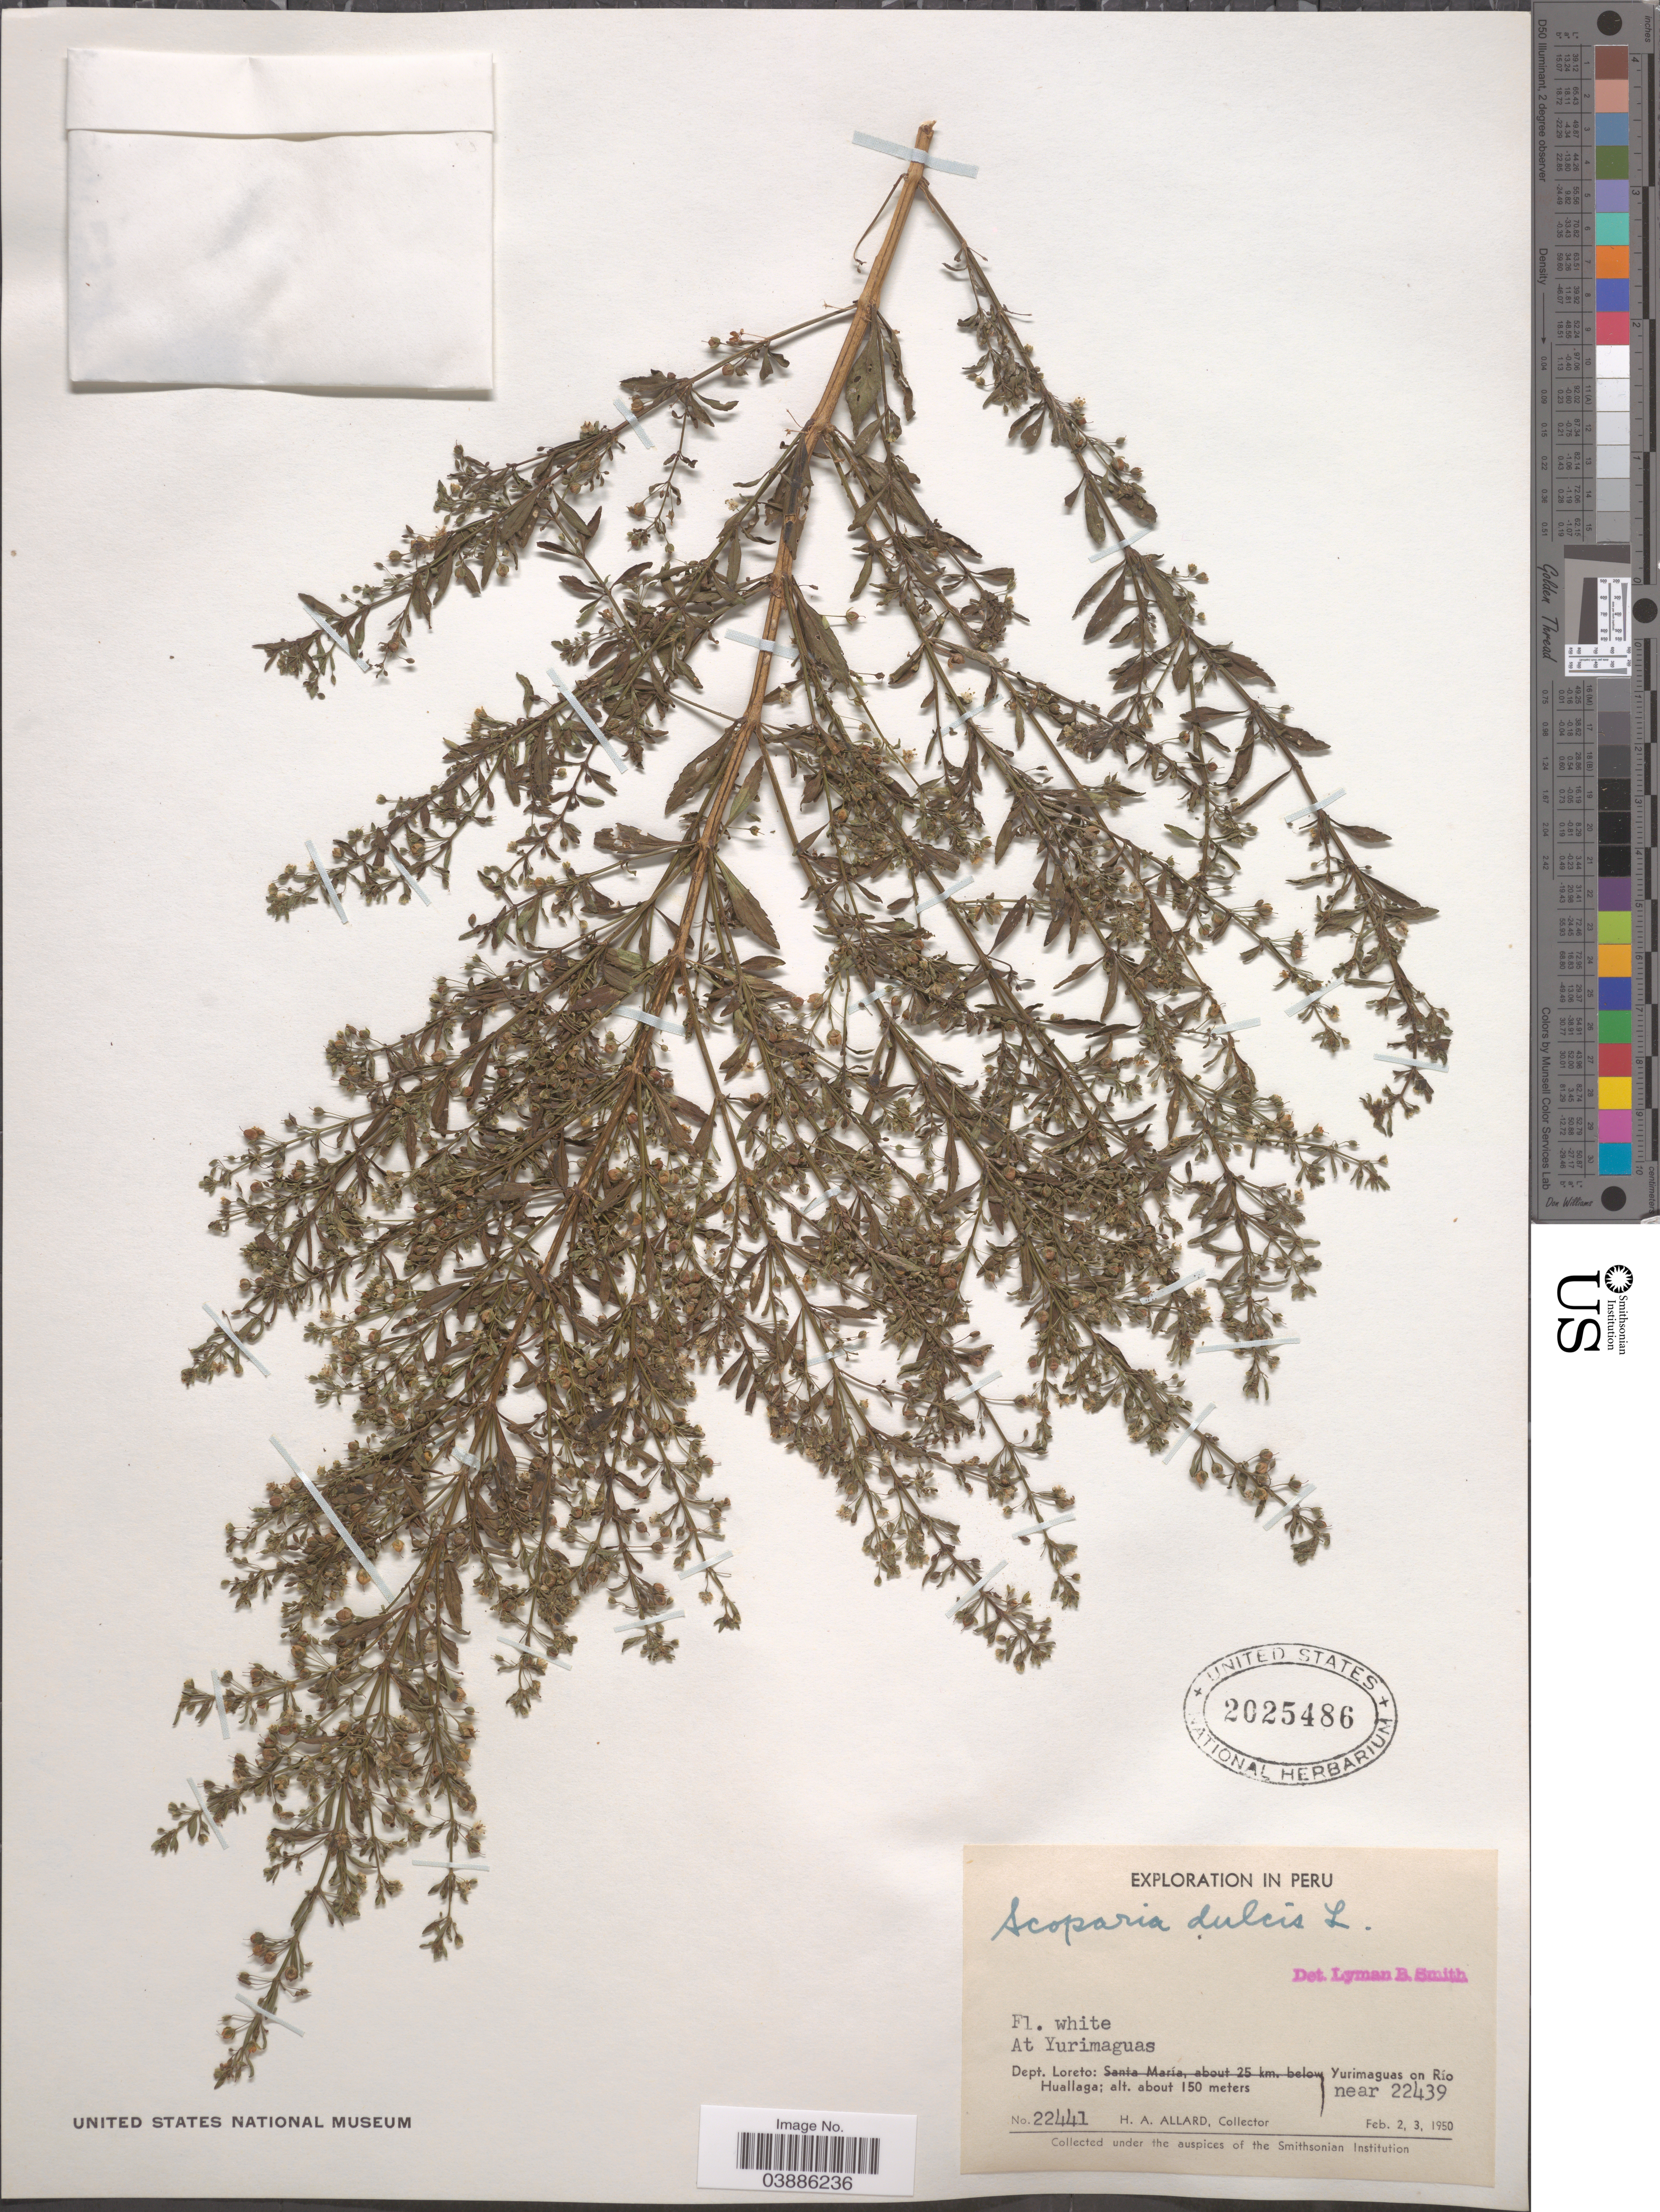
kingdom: Plantae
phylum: Tracheophyta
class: Magnoliopsida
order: Lamiales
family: Plantaginaceae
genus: Scoparia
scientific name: Scoparia dulcis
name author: L.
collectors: H. A. Allard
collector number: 22441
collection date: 1950-02-02/1950-02-03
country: Peru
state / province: Loreto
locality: At Yurimaguas. Dept. Loreto: Yurimaguas on Río Huallaga; near 22439.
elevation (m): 150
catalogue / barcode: US 2025486